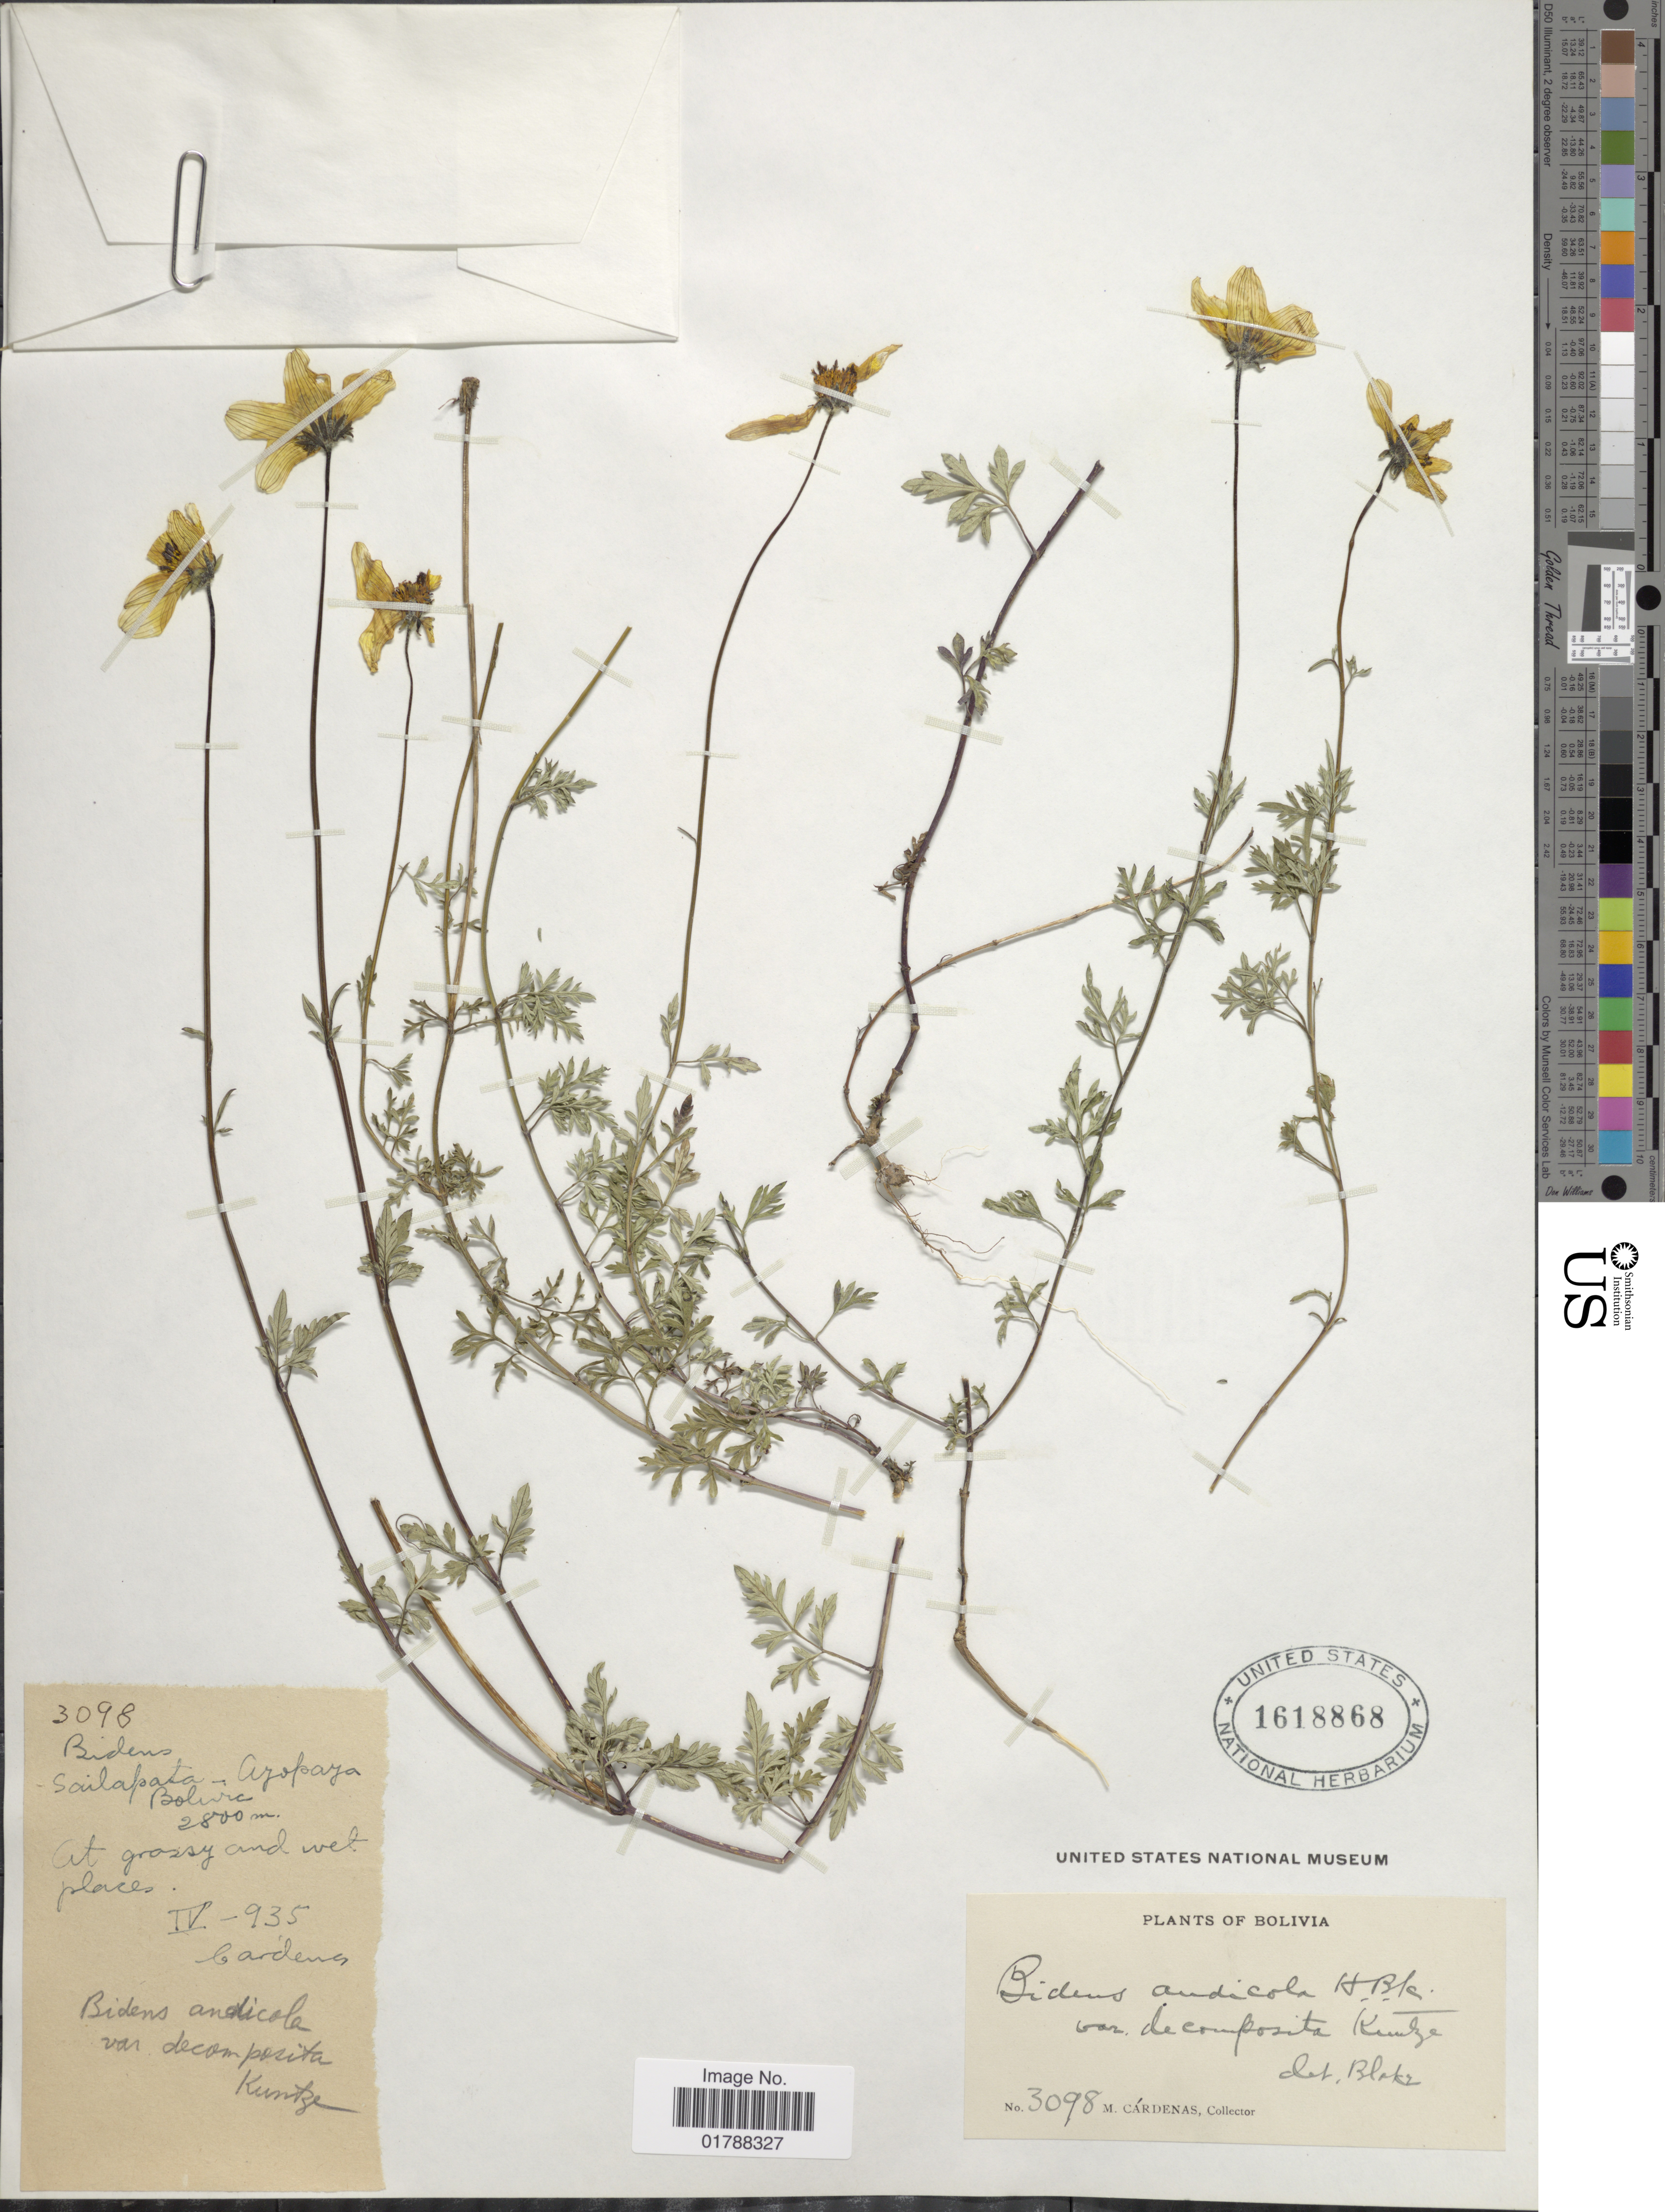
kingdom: Plantae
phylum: Tracheophyta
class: Magnoliopsida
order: Asterales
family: Asteraceae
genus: Bidens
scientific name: Bidens andicola var. decomposita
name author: Kuntze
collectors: M. Cárdenas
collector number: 3098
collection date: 1935-04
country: Bolivia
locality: Sailapata Ayopaya. At grassy and wet place.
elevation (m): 2800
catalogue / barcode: US 1618868